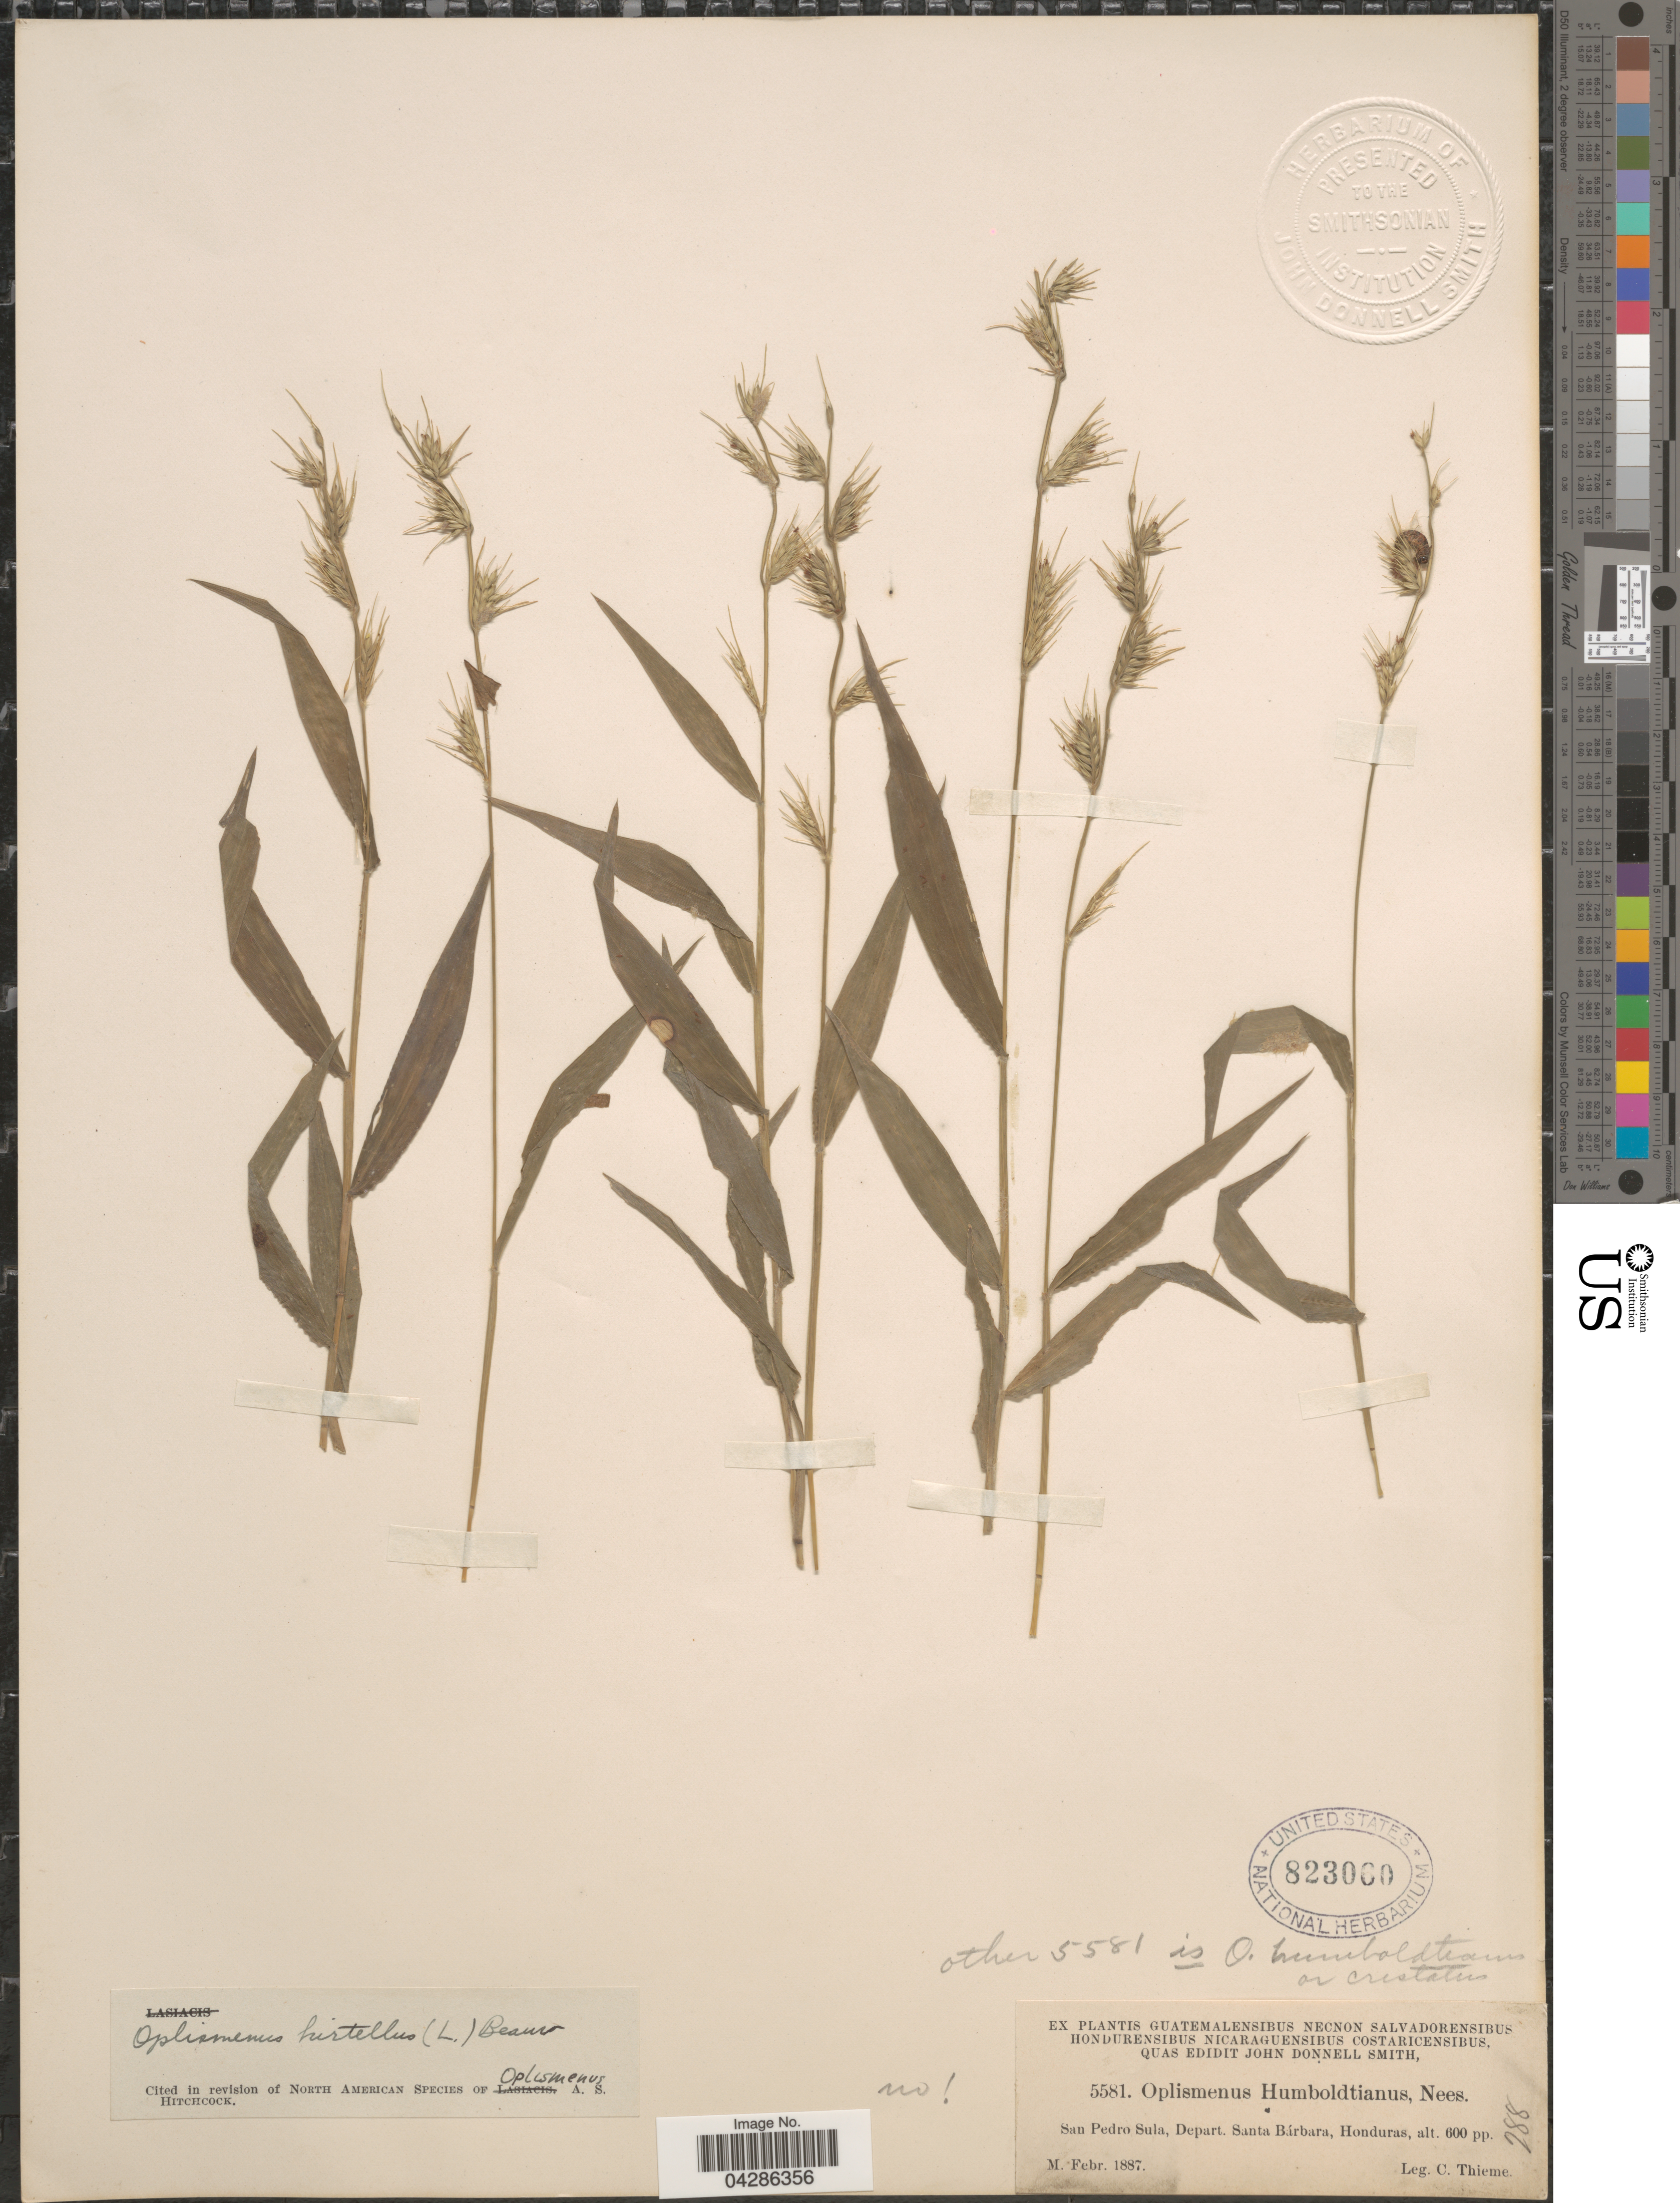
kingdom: Plantae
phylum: Tracheophyta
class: Liliopsida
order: Poales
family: Poaceae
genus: Oplismenus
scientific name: Oplismenus hirtellus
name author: (L.) P. Beauv.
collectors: C. Thieme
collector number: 5581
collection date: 1887-02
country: Honduras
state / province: Santa Barbara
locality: San Pedro Sula, Depart. Santa Bárbara.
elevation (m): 183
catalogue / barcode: US 823060